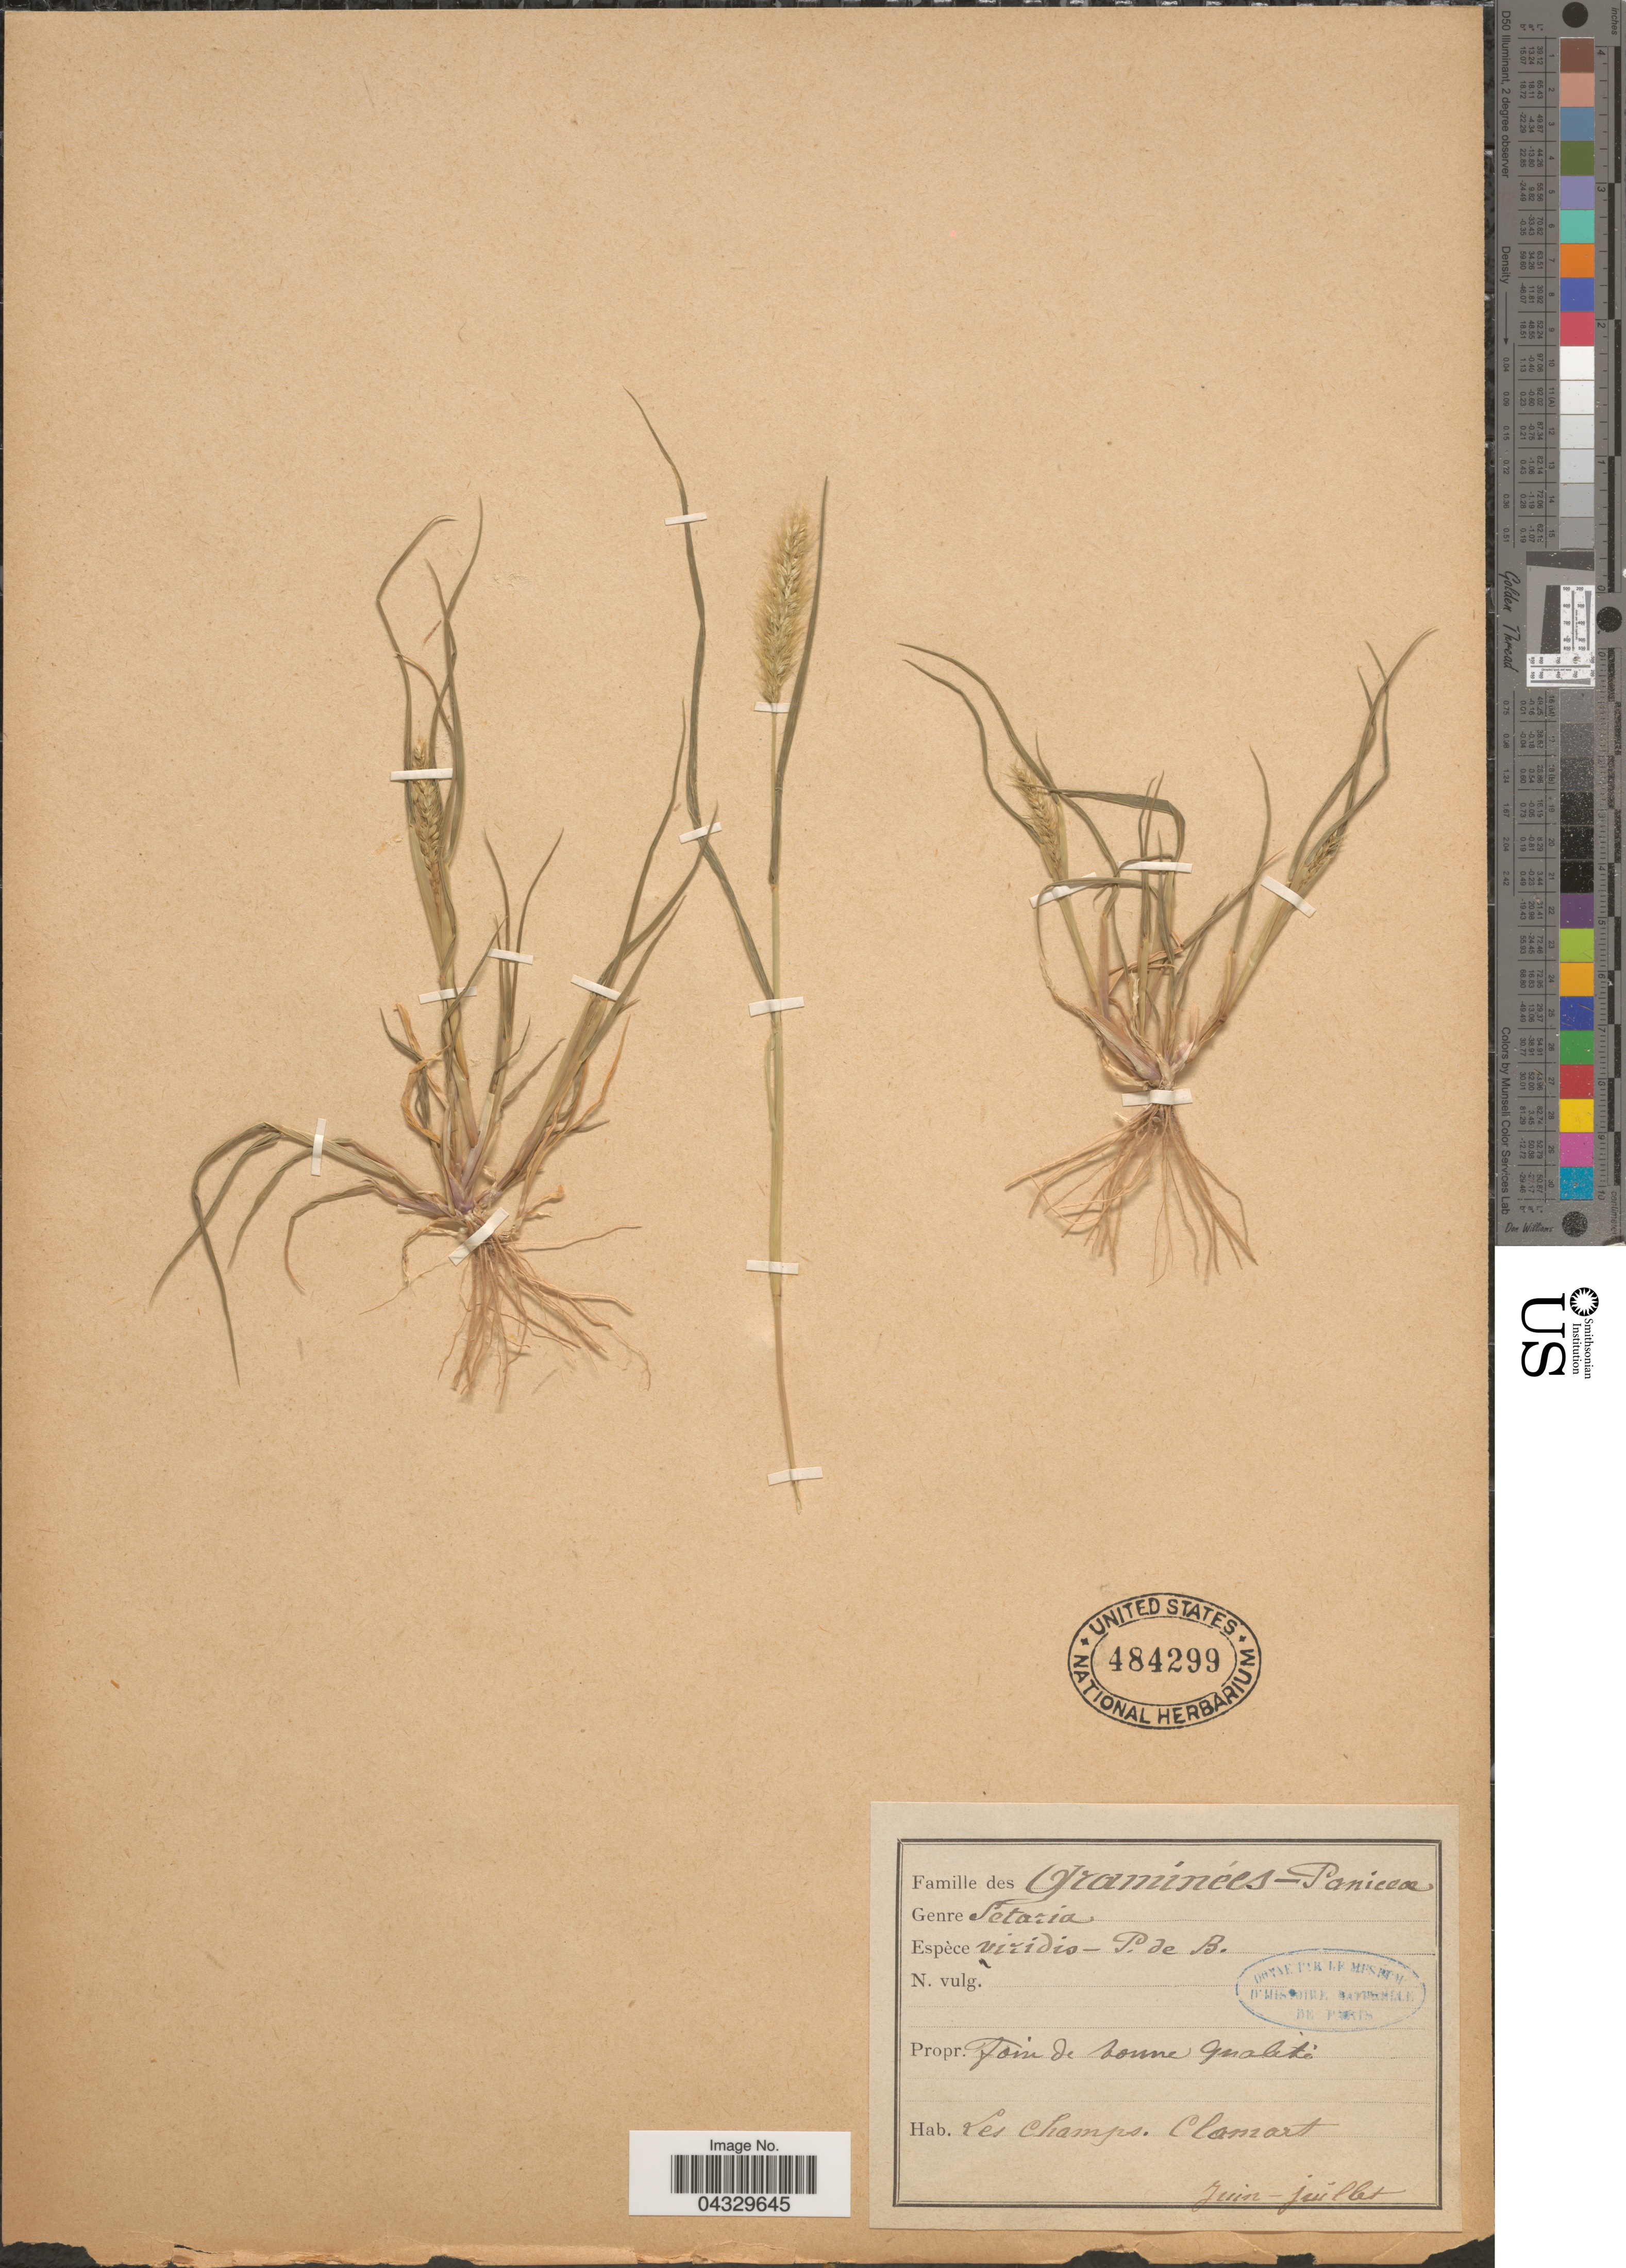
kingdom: Plantae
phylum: Tracheophyta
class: Liliopsida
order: Poales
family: Poaceae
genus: Setaria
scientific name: Setaria viridis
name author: (L.) P. Beauv.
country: France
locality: Les Champs Clamart.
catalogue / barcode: US 484299